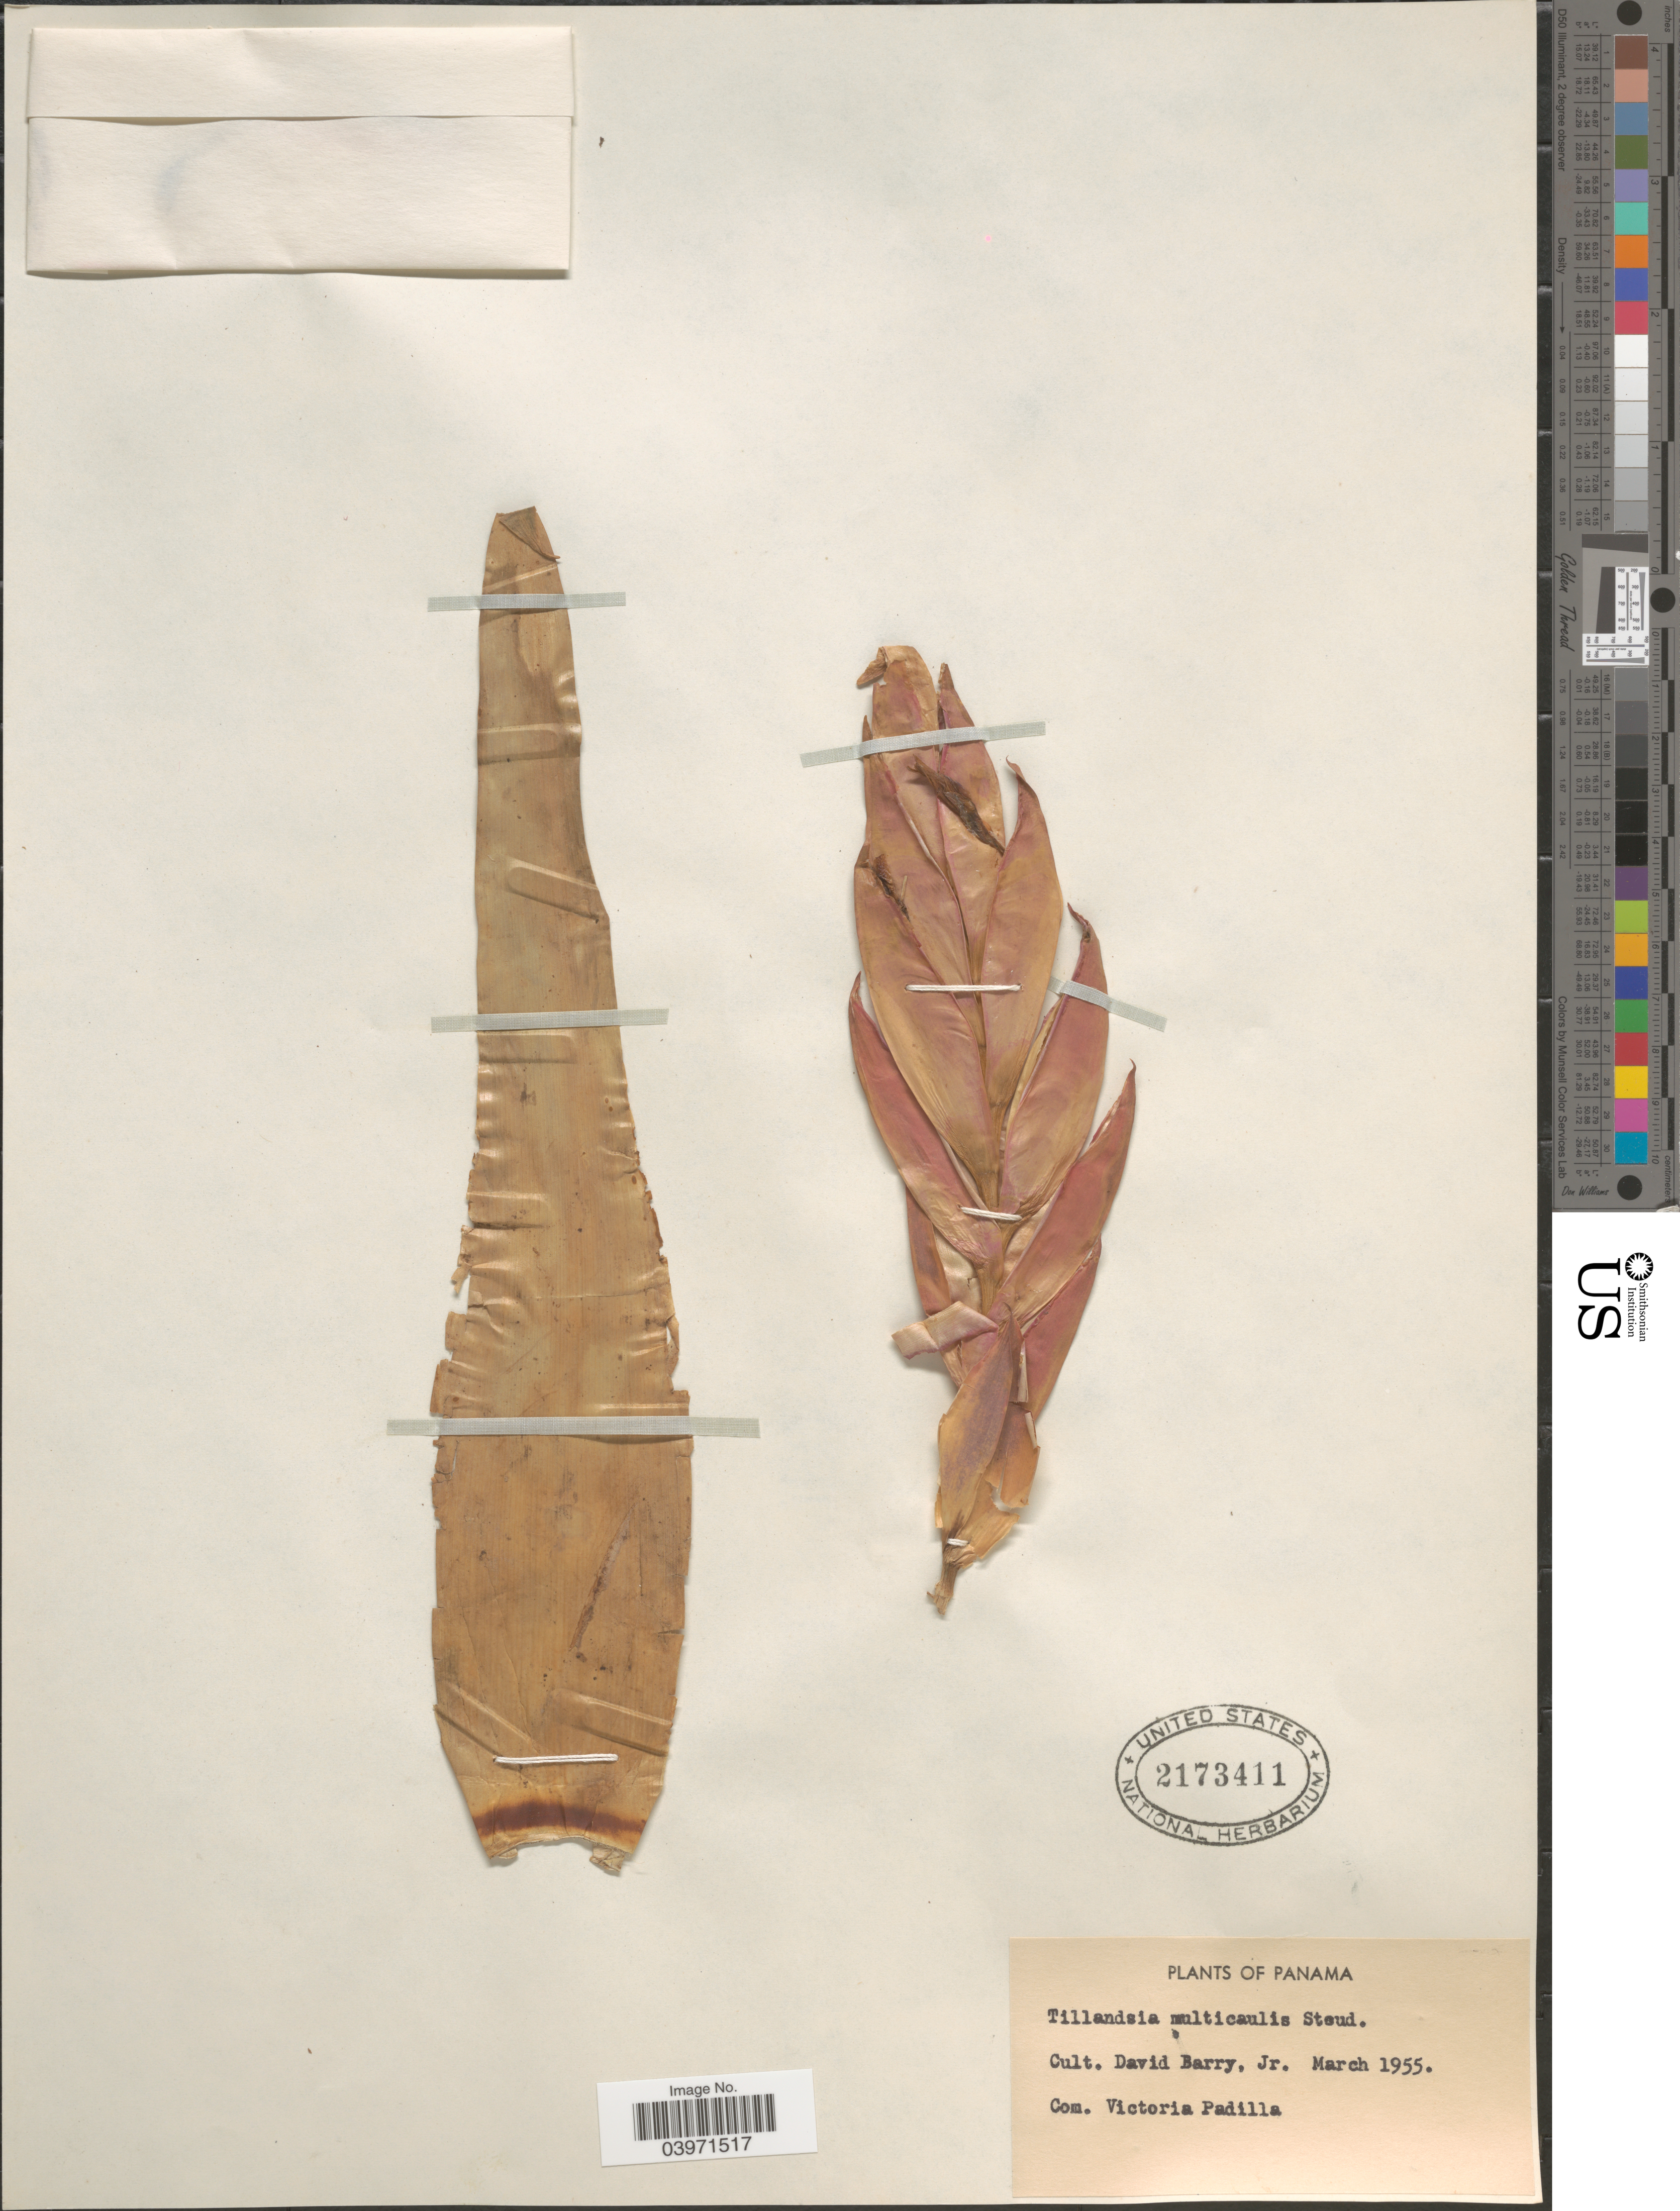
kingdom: Plantae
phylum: Tracheophyta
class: Liliopsida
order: Poales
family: Bromeliaceae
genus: Tillandsia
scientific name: Tillandsia multicaulis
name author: Steud.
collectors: D. Barry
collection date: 1955-03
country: Panama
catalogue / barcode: US 2173411